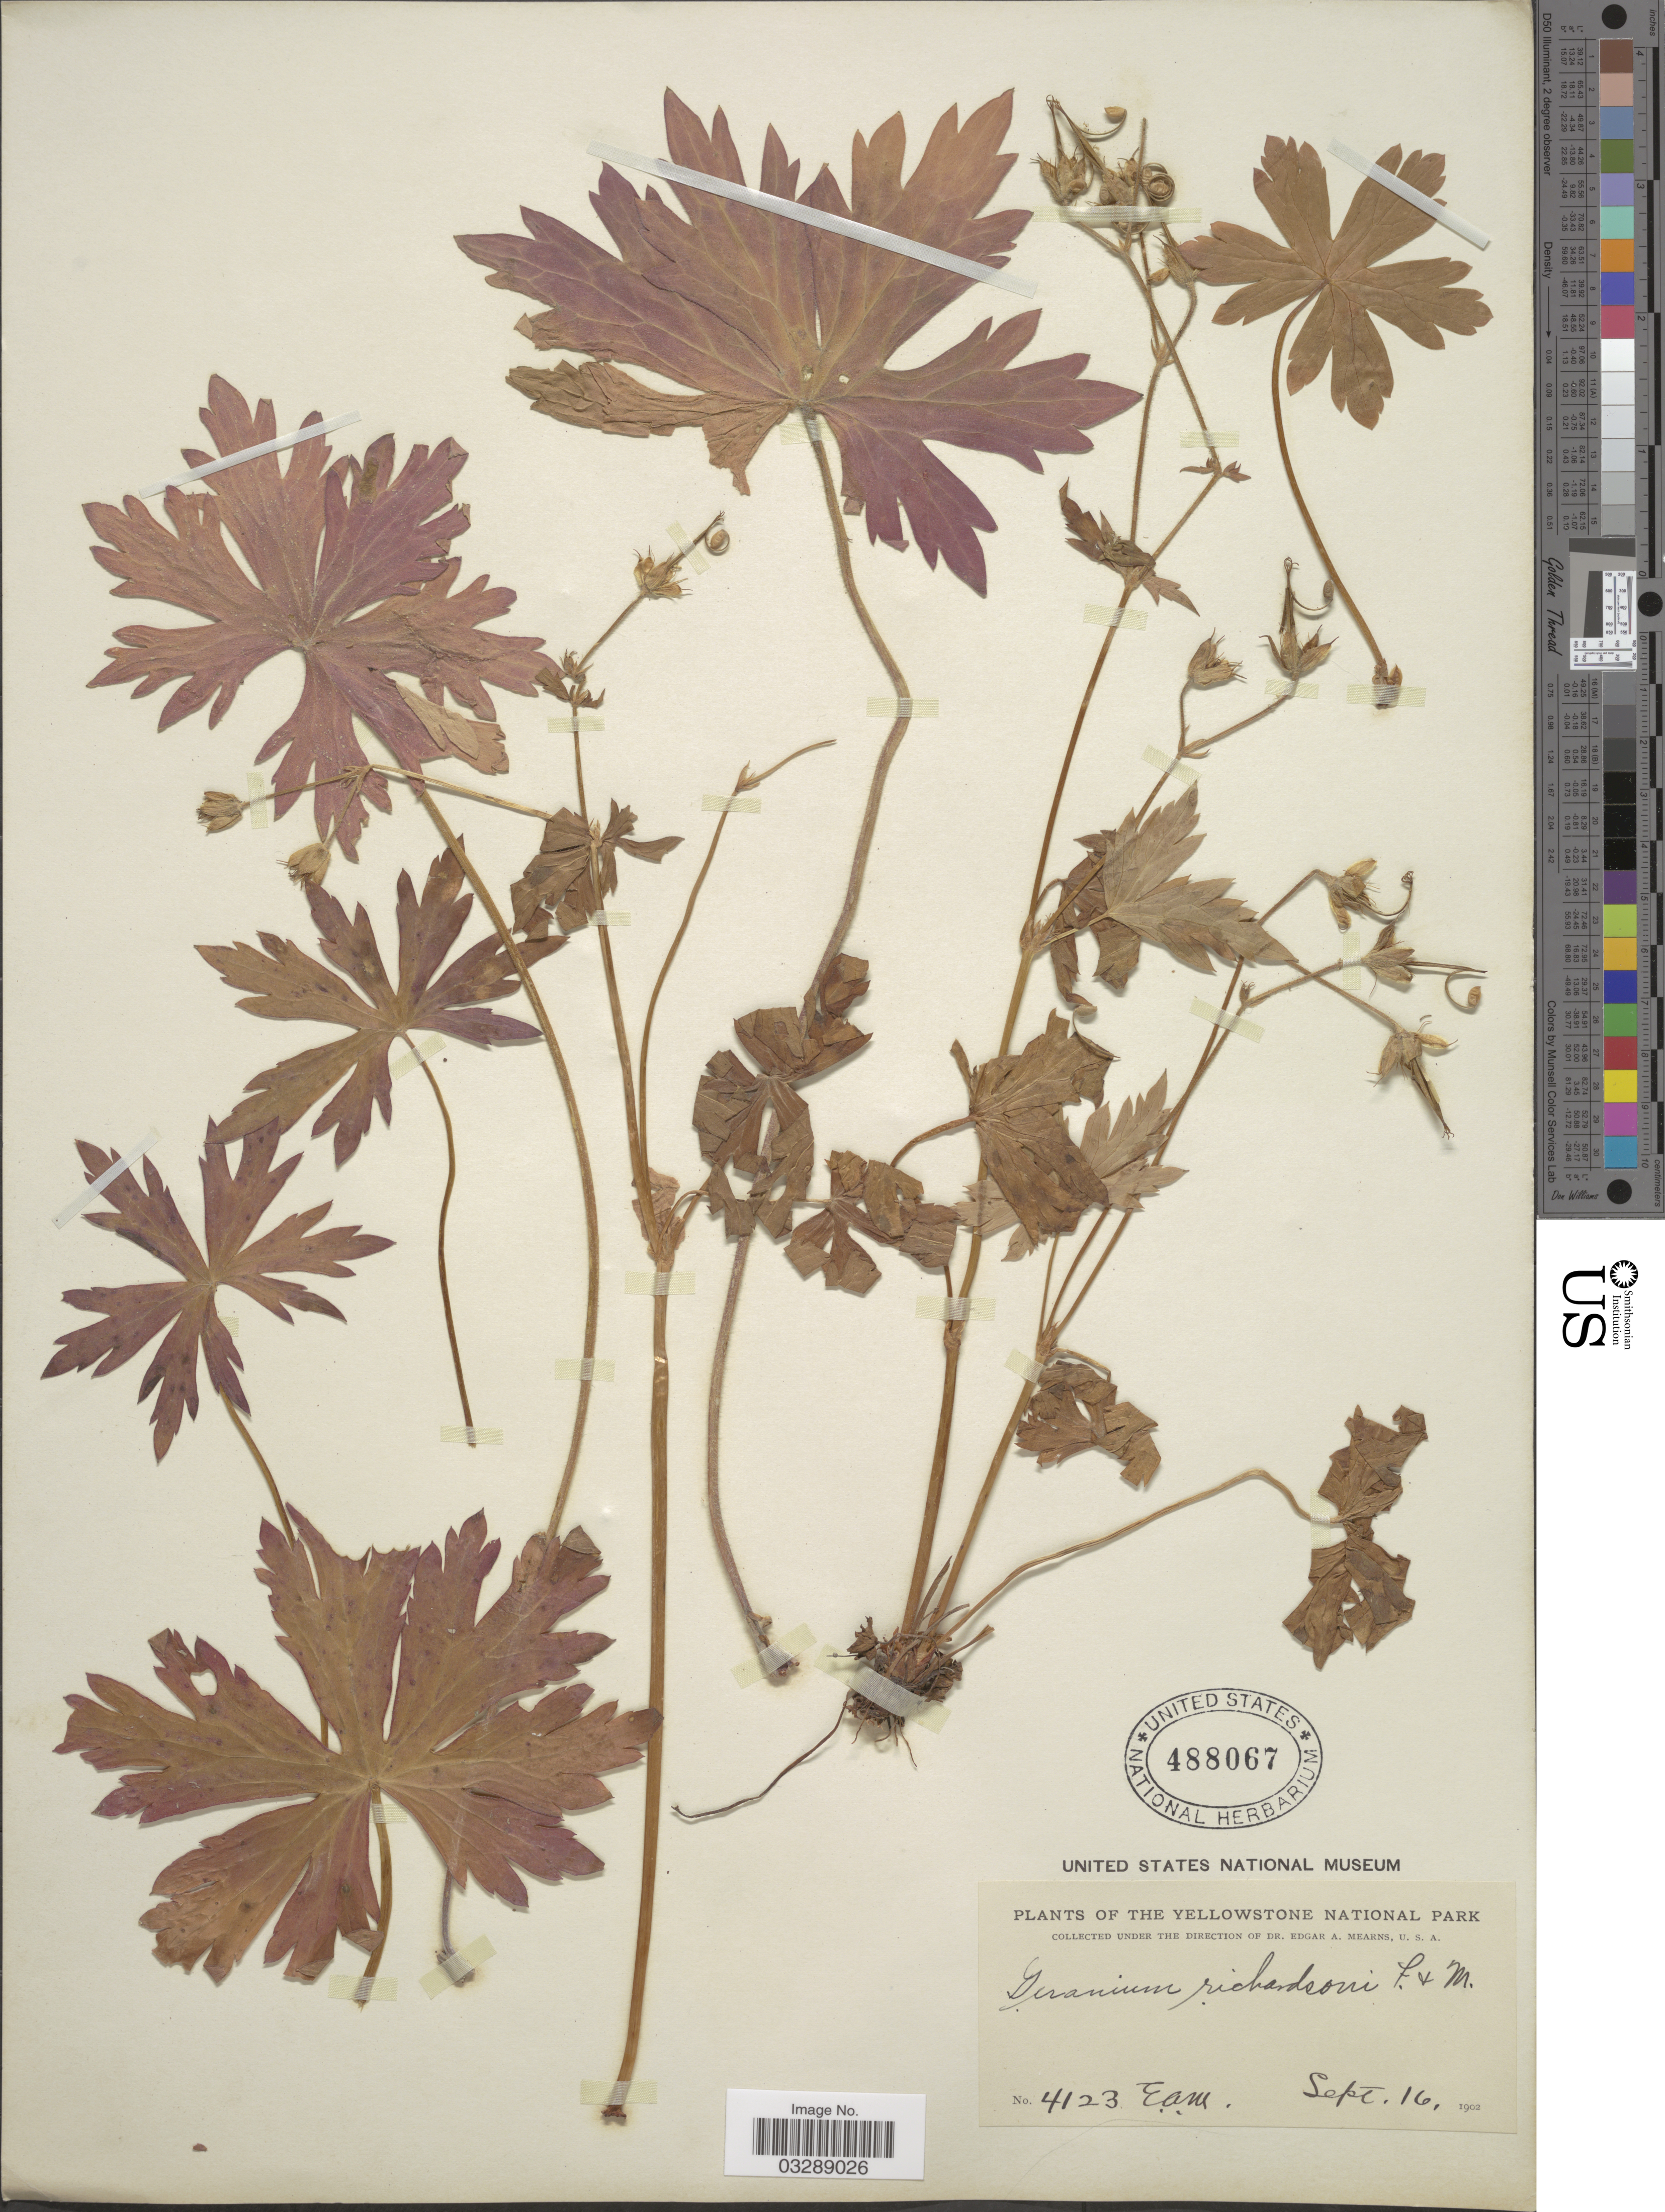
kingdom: Plantae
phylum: Tracheophyta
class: Magnoliopsida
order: Geraniales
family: Geraniaceae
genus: Geranium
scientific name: Geranium richardsonii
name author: Fisch. & Trautv.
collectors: E. A. Mearns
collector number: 4123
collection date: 1902-09-16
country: United States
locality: The Yellowstone National Park.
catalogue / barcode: US 488067